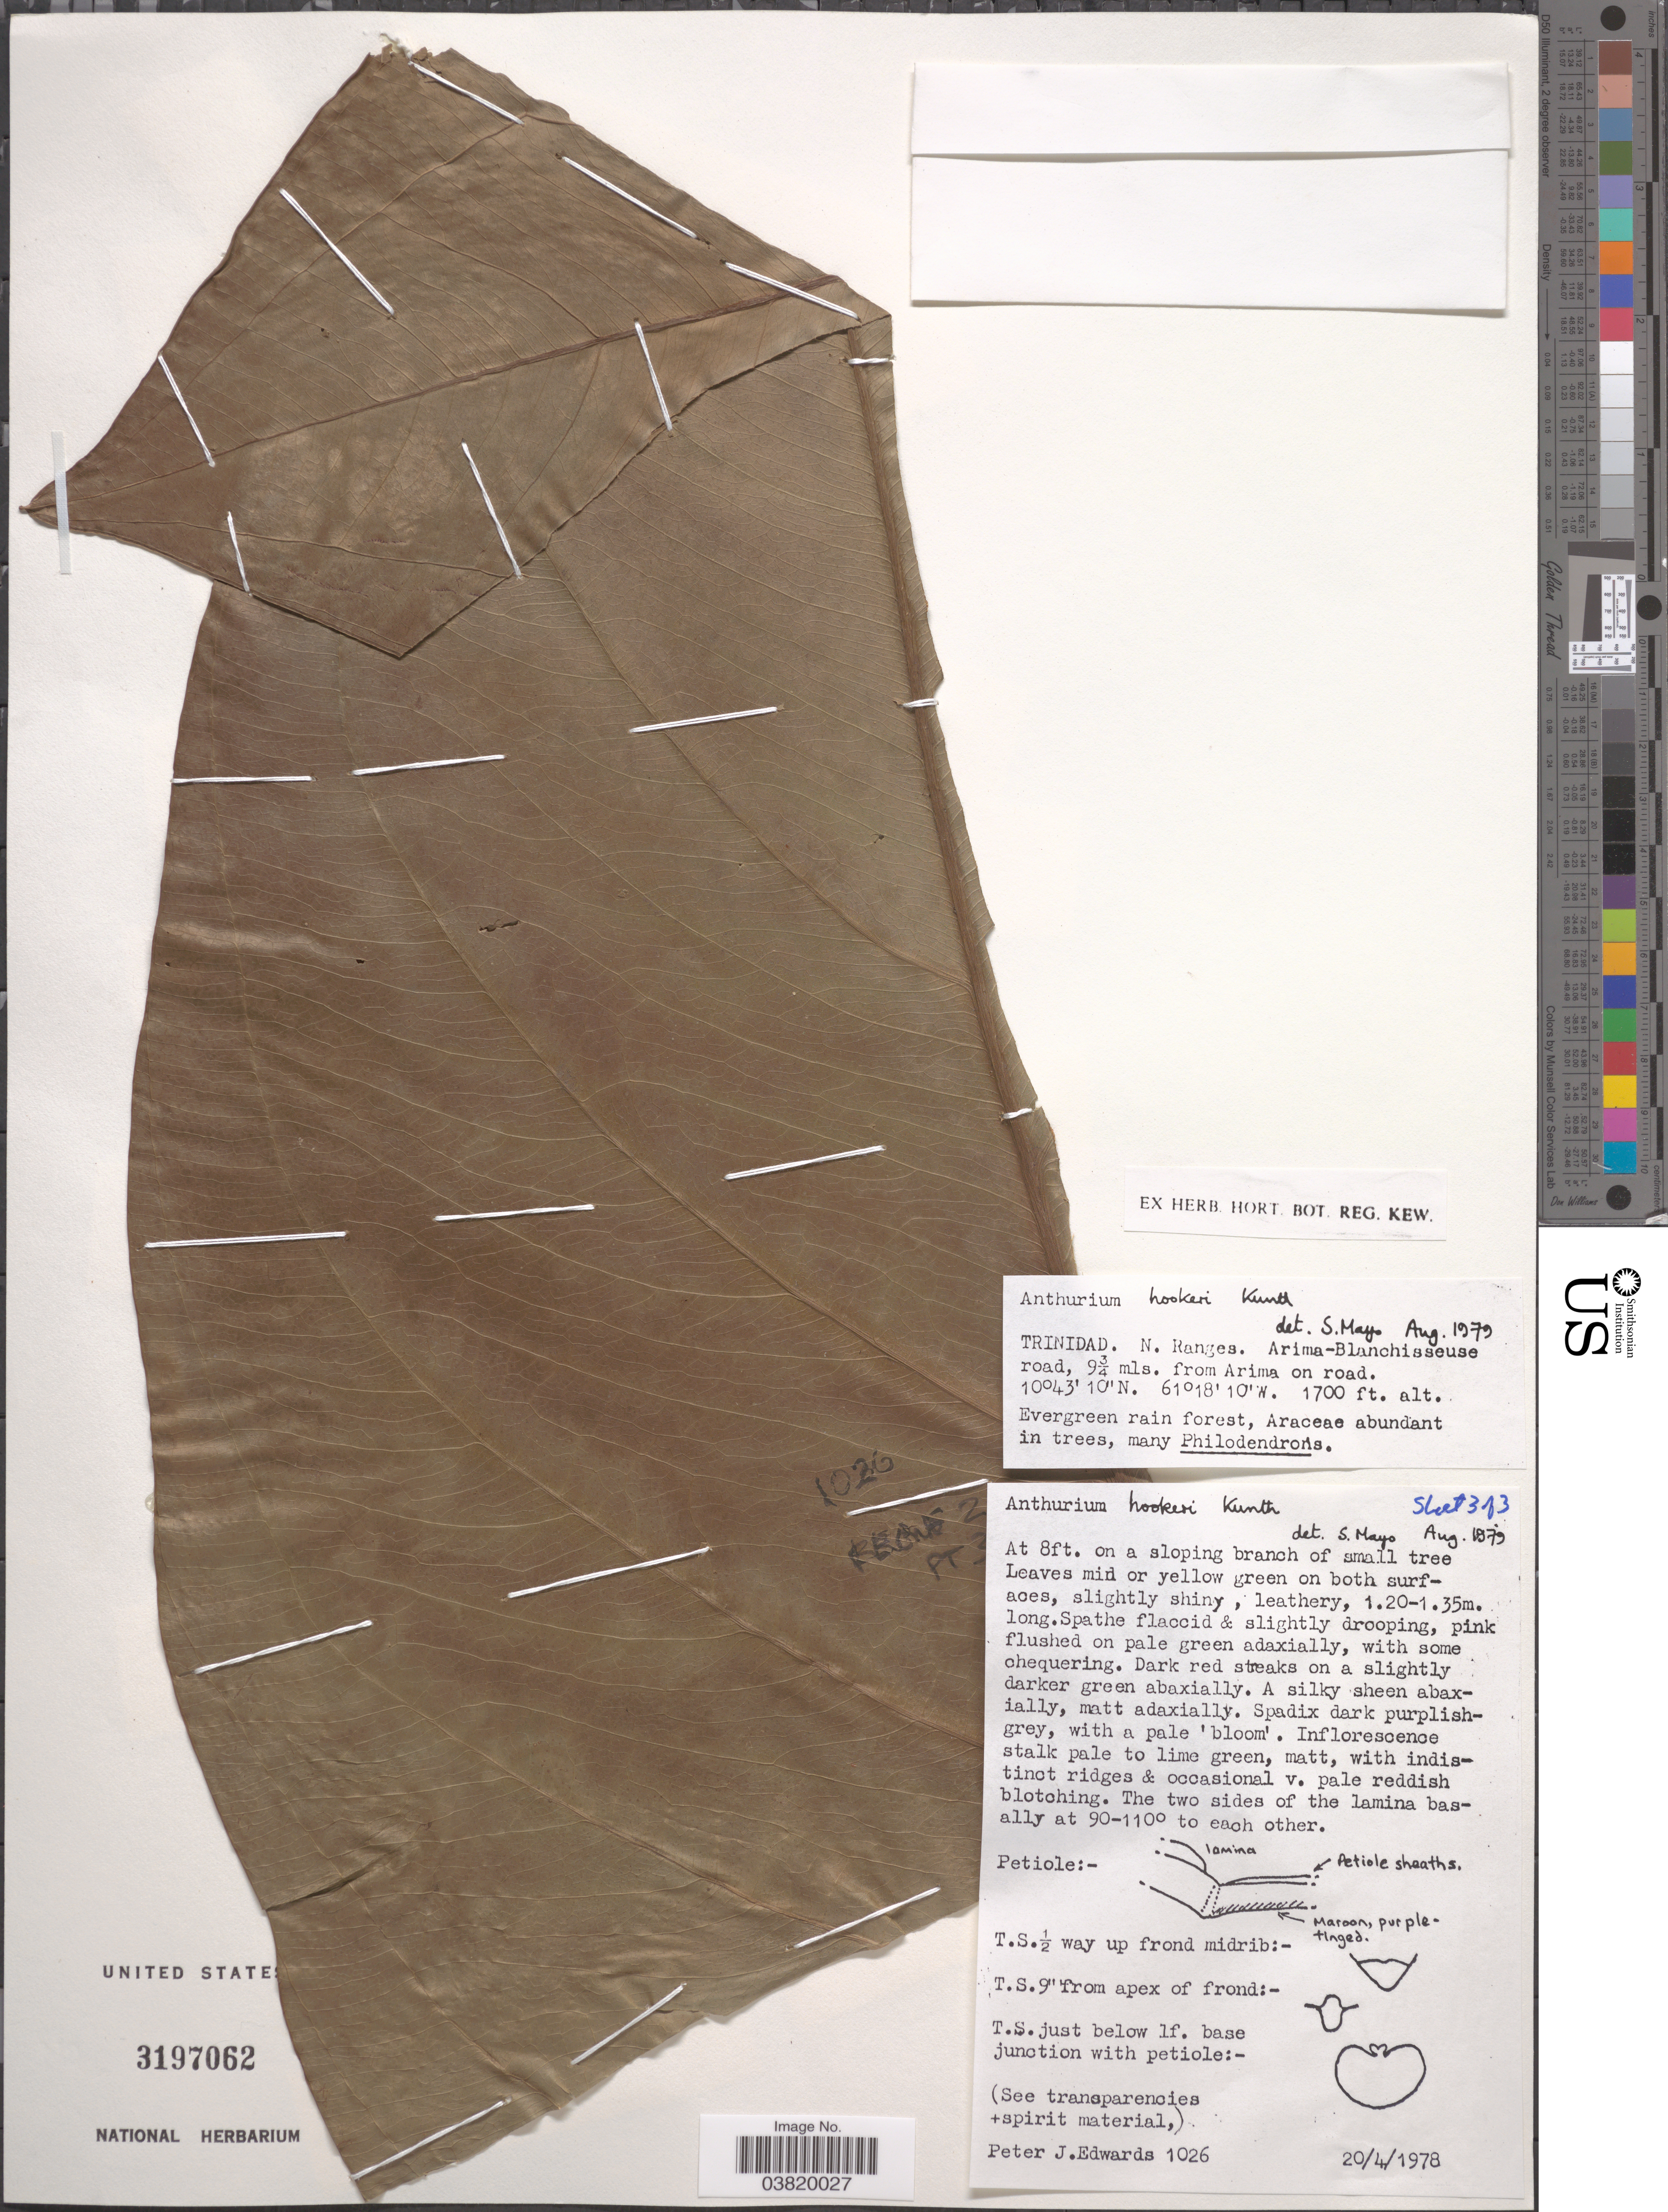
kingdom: Plantae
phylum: Tracheophyta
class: Liliopsida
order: Alismatales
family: Araceae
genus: Anthurium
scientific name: Anthurium hookeri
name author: Kunth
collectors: P. Edwards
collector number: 1026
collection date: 1978-04-20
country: Trinidad and Tobago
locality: Trinidad. N. Ranges. Arima-Blanchisseuse road. 9 3/4 mls. from Arima on road.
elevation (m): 518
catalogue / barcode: US 3197062